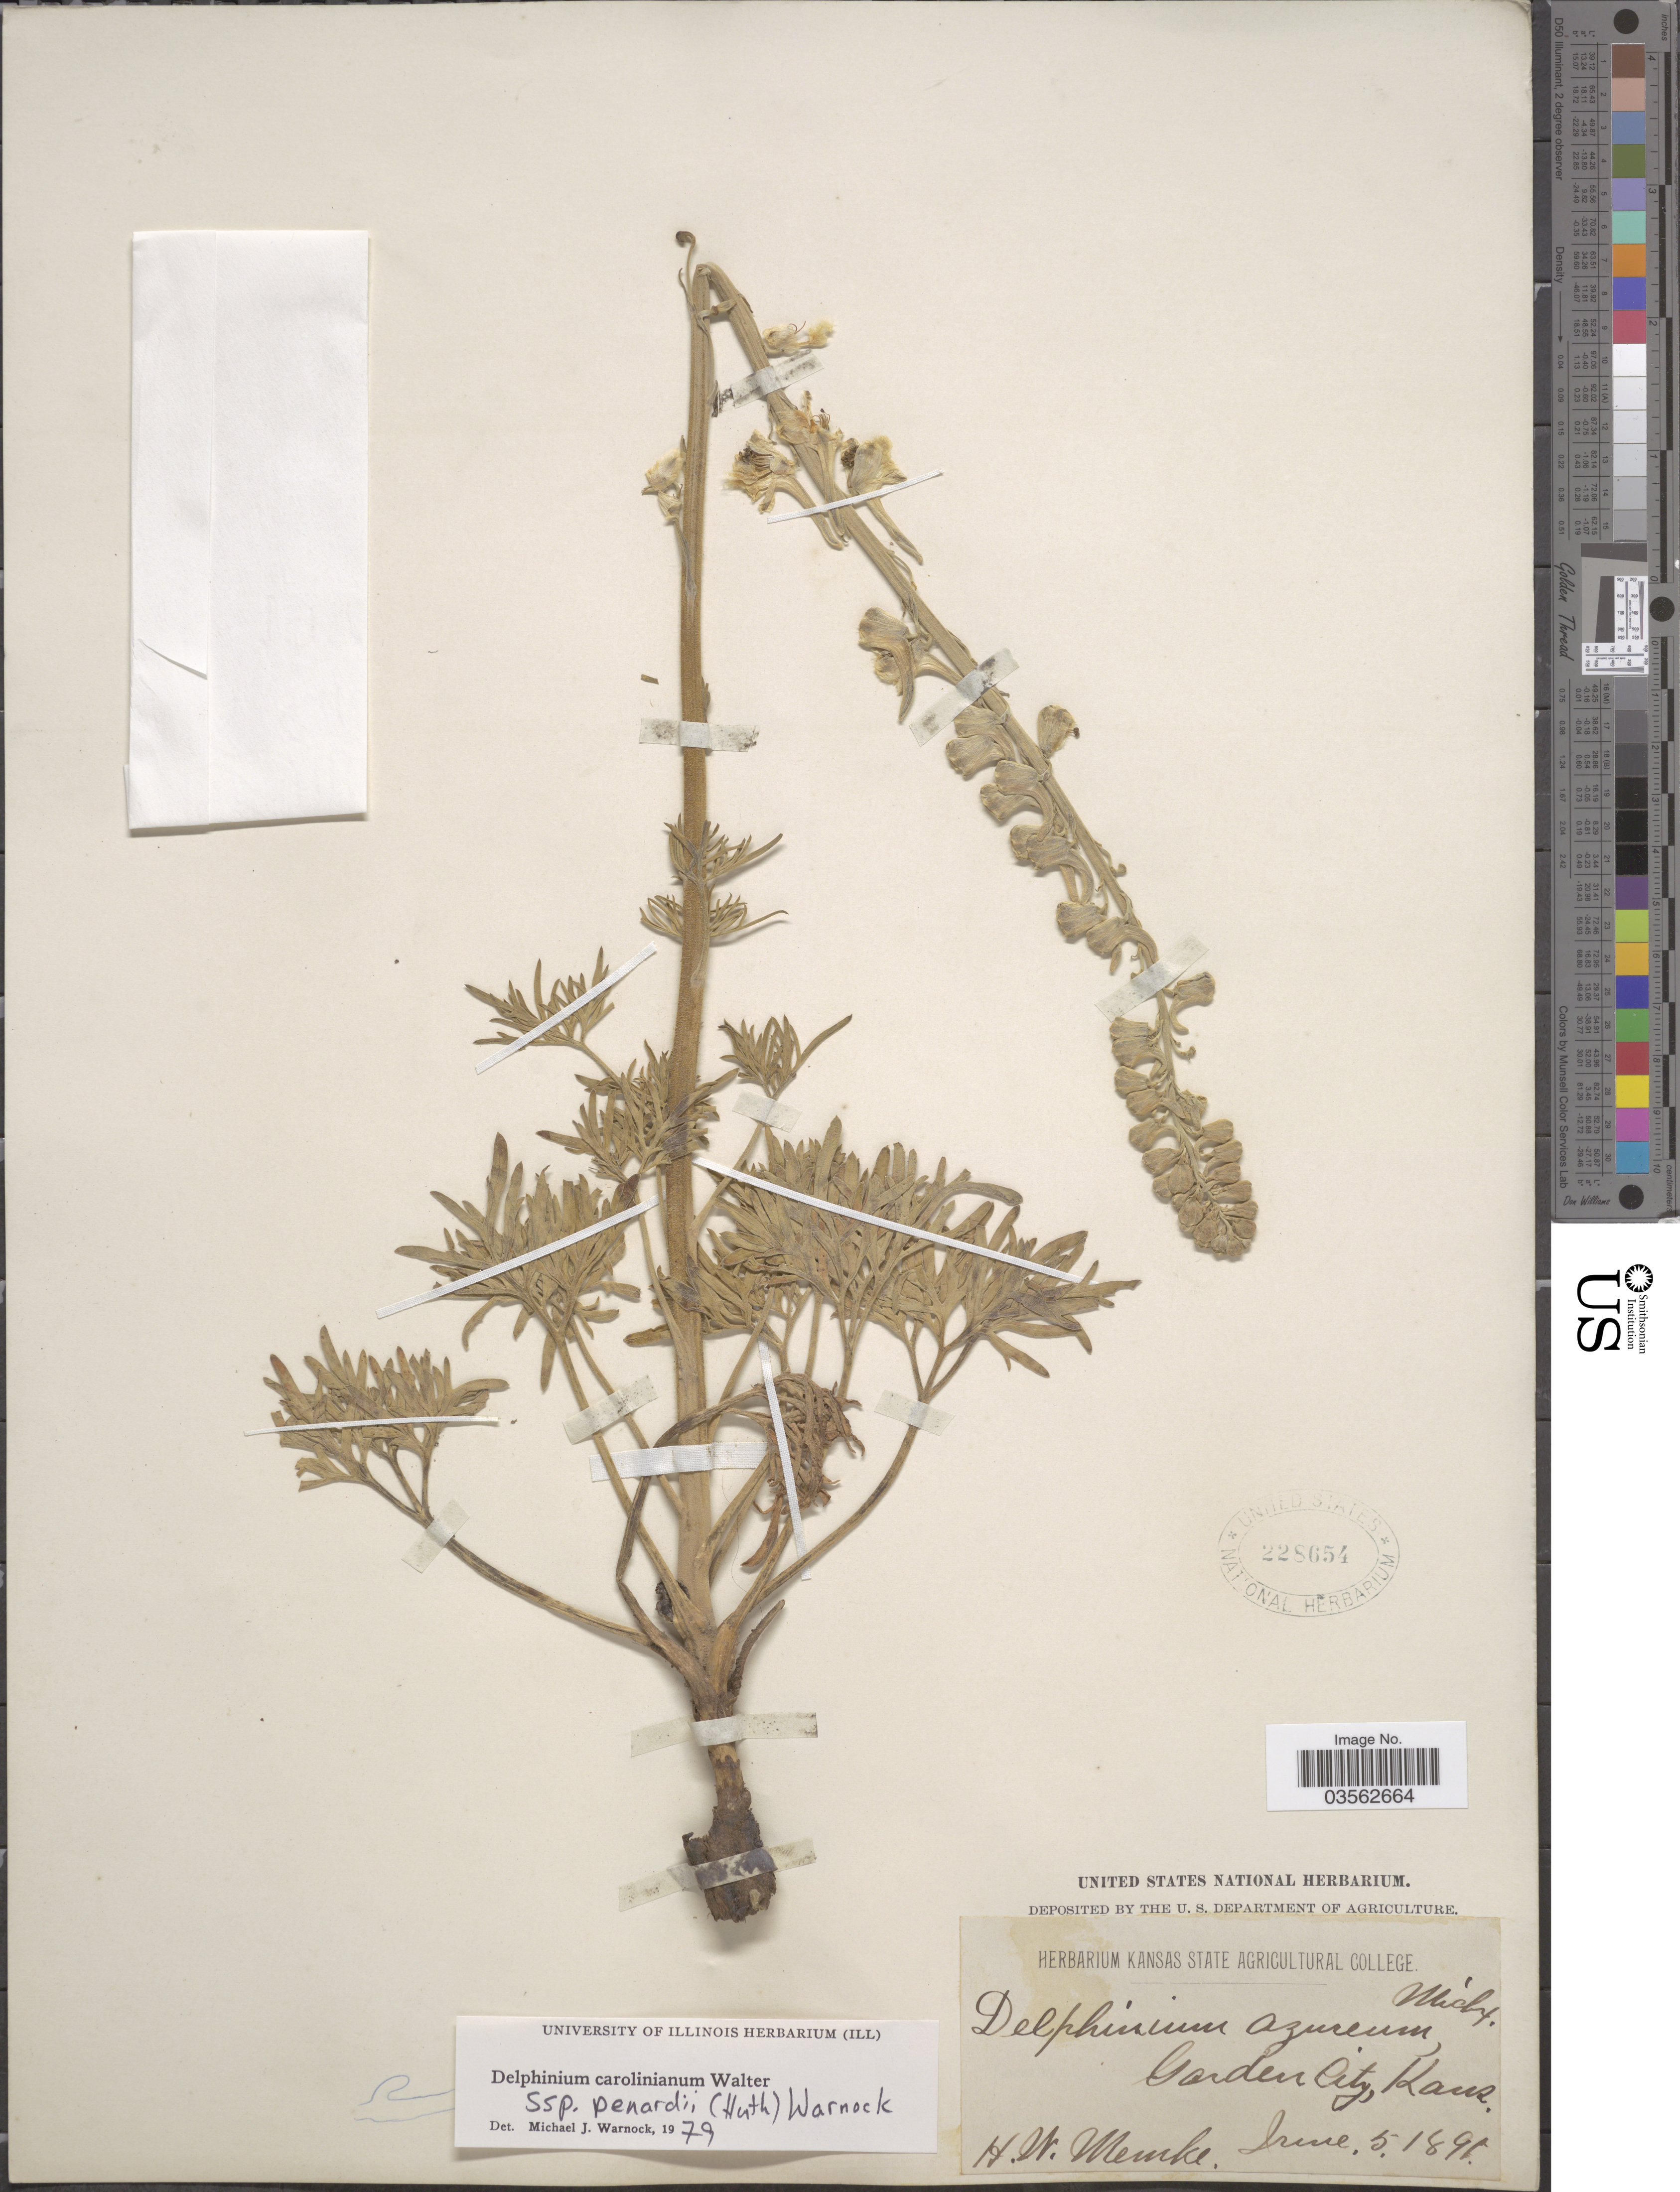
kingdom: Plantae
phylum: Tracheophyta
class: Magnoliopsida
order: Ranunculales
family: Ranunculaceae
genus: Delphinium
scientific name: Delphinium carolinianum subsp. penardii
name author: (Huth) M.J. Warnock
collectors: H. Mencke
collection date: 1891-06-05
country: United States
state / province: Kansas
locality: Garden City.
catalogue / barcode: US 228654